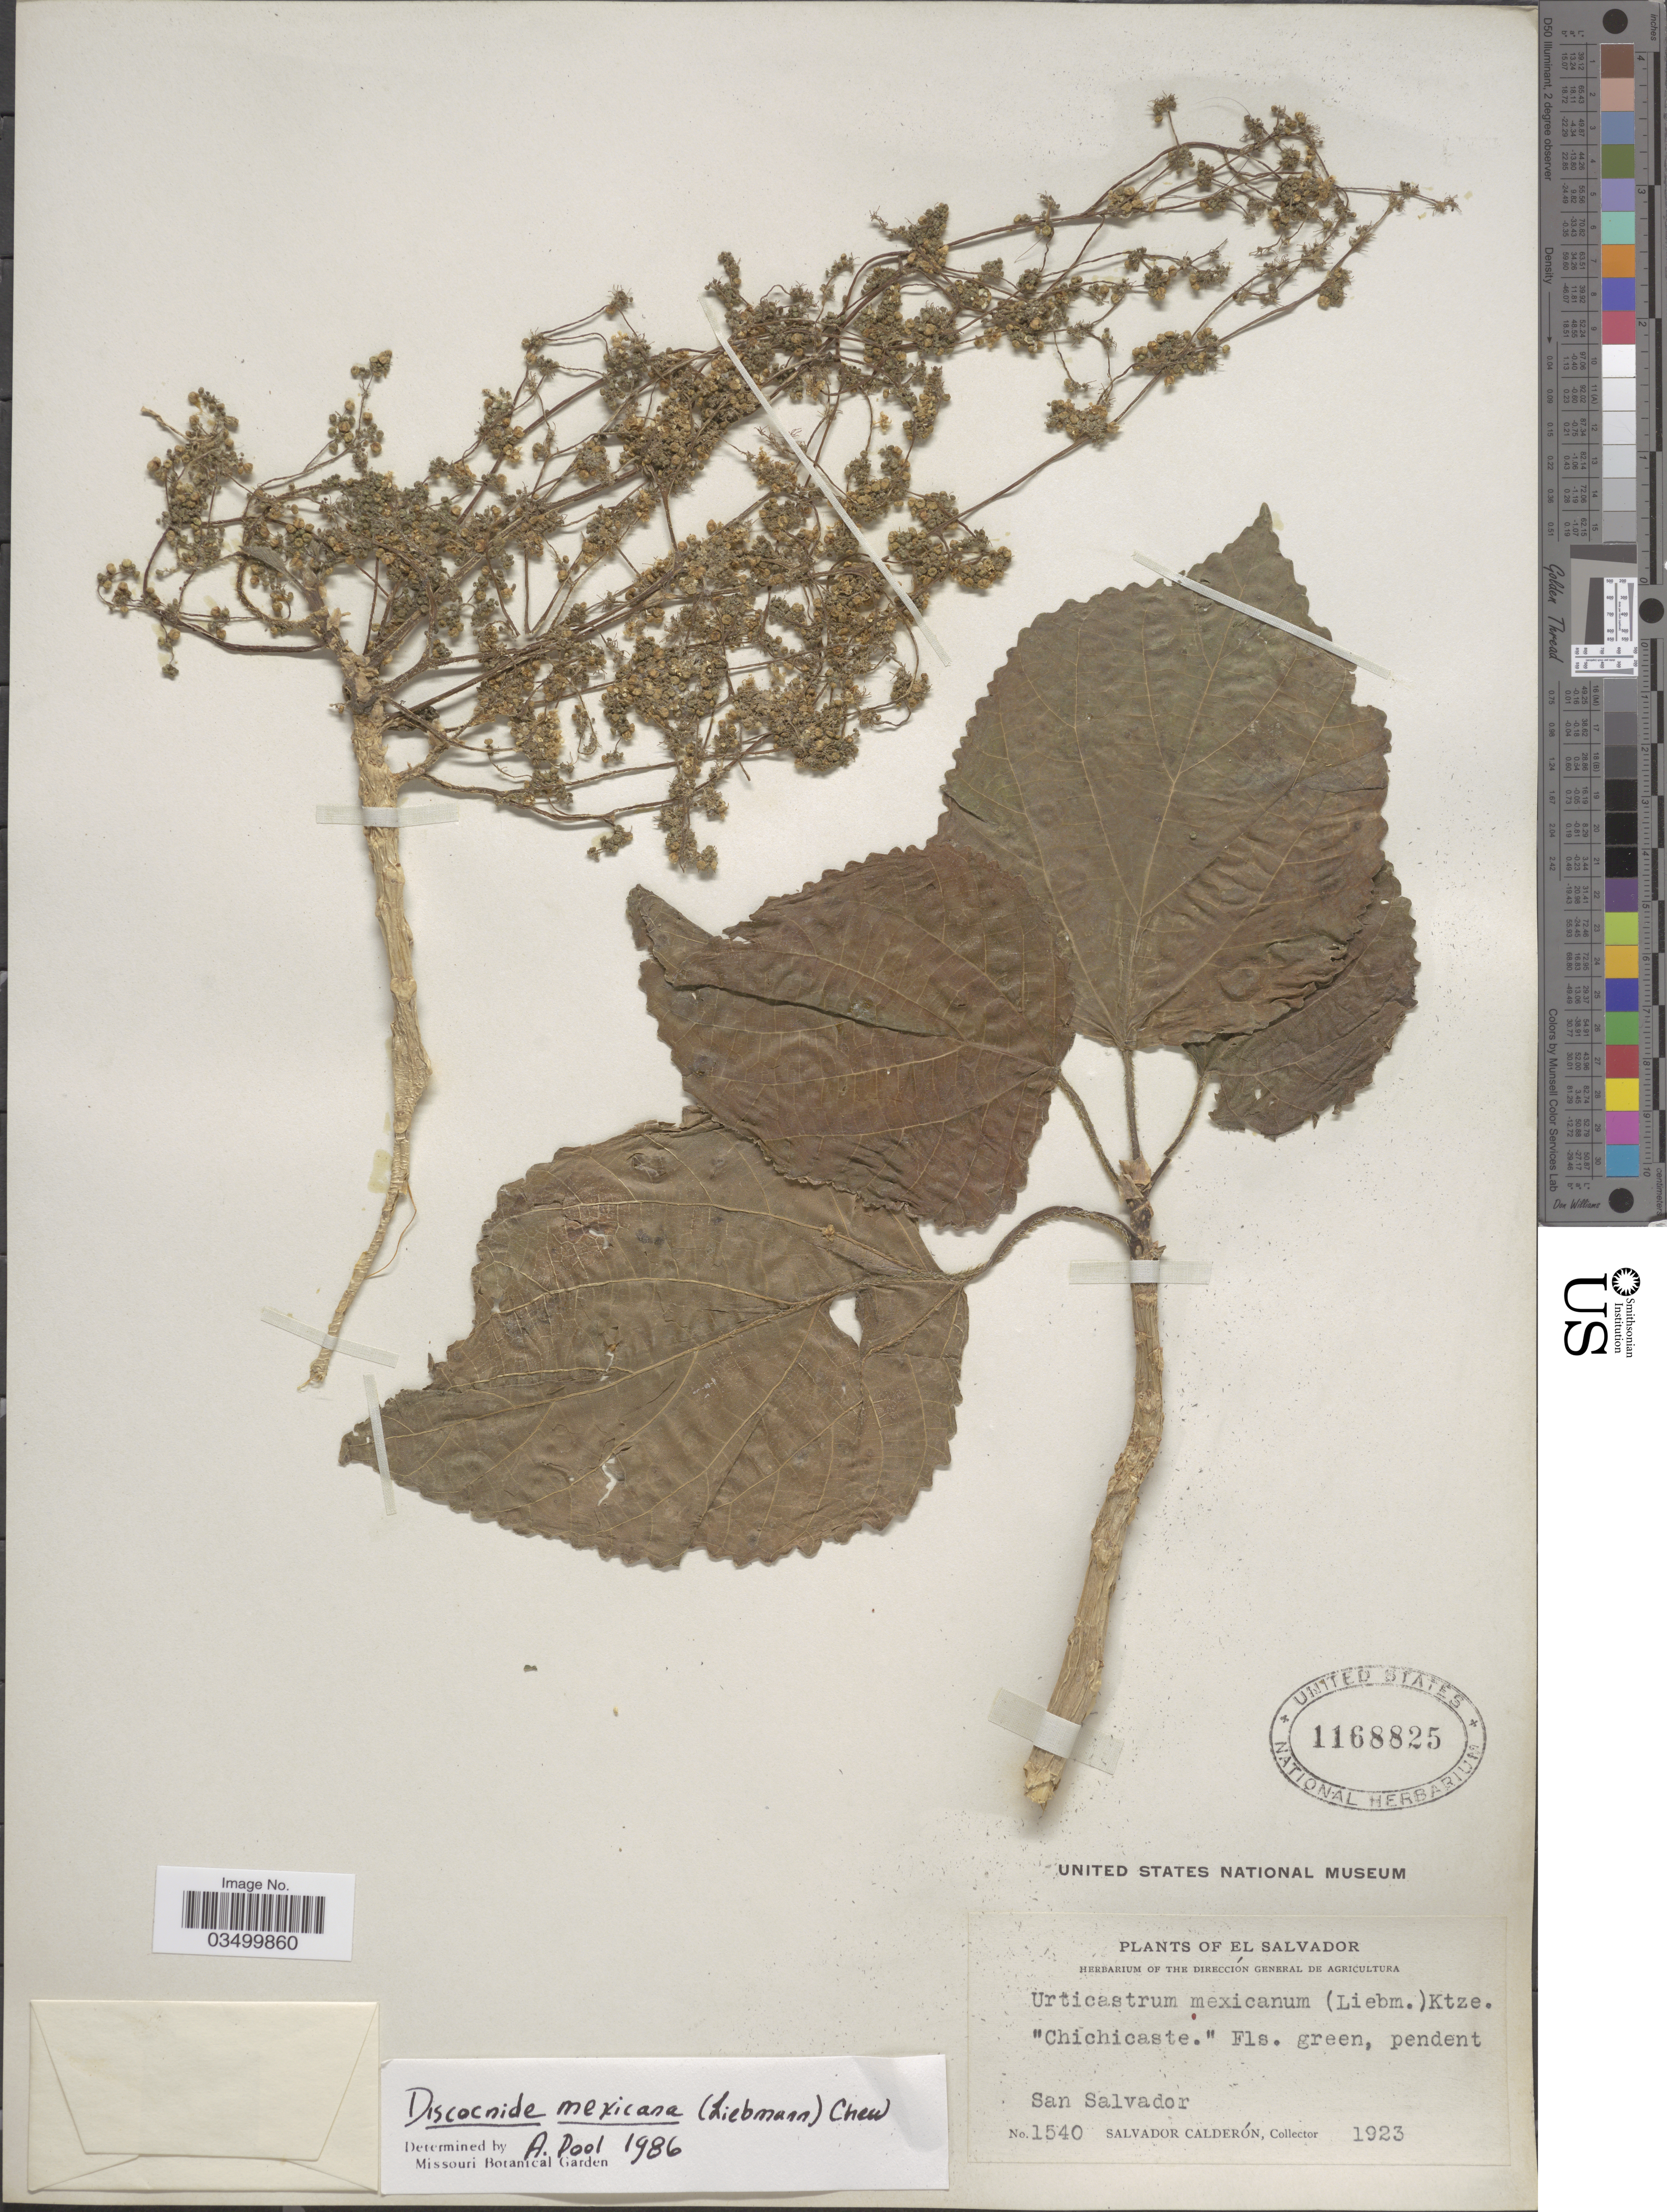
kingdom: Plantae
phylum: Tracheophyta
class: Magnoliopsida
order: Rosales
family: Urticaceae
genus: Discocnide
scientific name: Discocnide mexicana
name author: (Liebm.) Chew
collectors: S. Calderón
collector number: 1540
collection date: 1923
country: El Salvador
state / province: San Salvador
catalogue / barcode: US 1168825